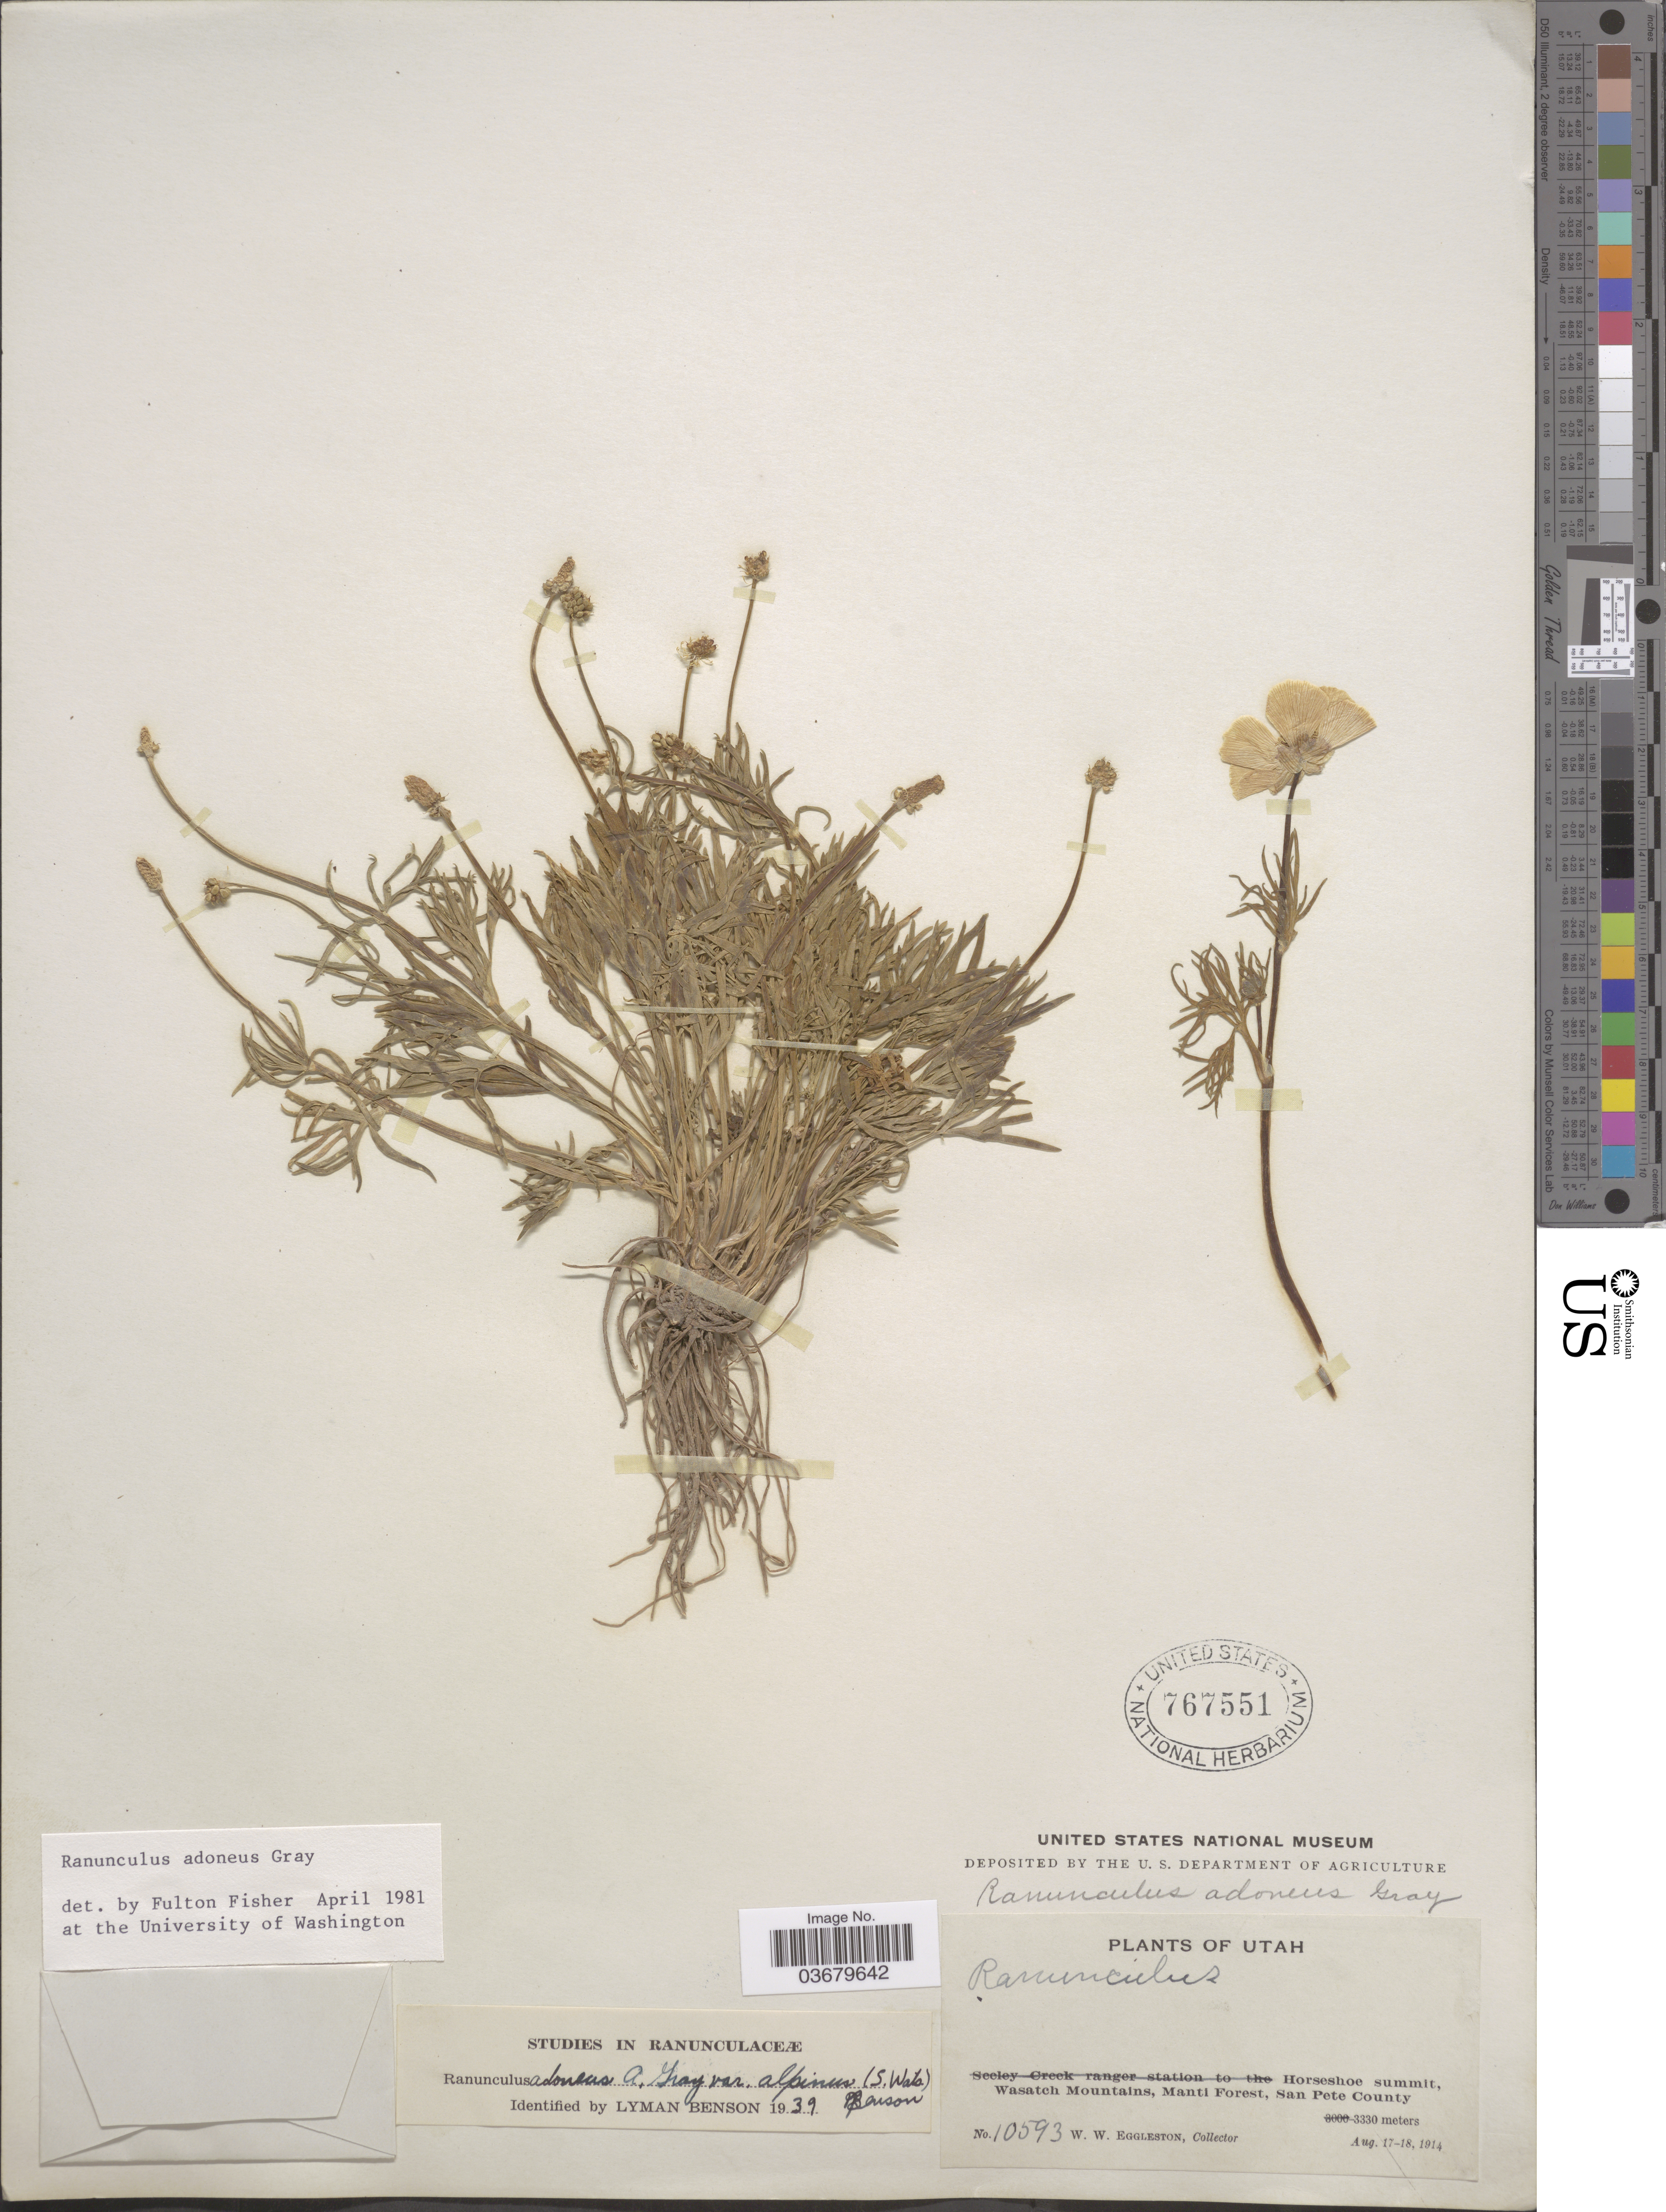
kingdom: Plantae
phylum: Tracheophyta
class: Magnoliopsida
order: Ranunculales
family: Ranunculaceae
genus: Ranunculus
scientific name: Ranunculus adoneus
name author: A. Gray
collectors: W. W. Eggleston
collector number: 10593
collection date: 1914-08-17/1914-08-18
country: United States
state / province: Utah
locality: Horseshoe summit, Wasatch Mountains, Manti Forest, San Pete County.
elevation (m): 3330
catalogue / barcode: US 767551